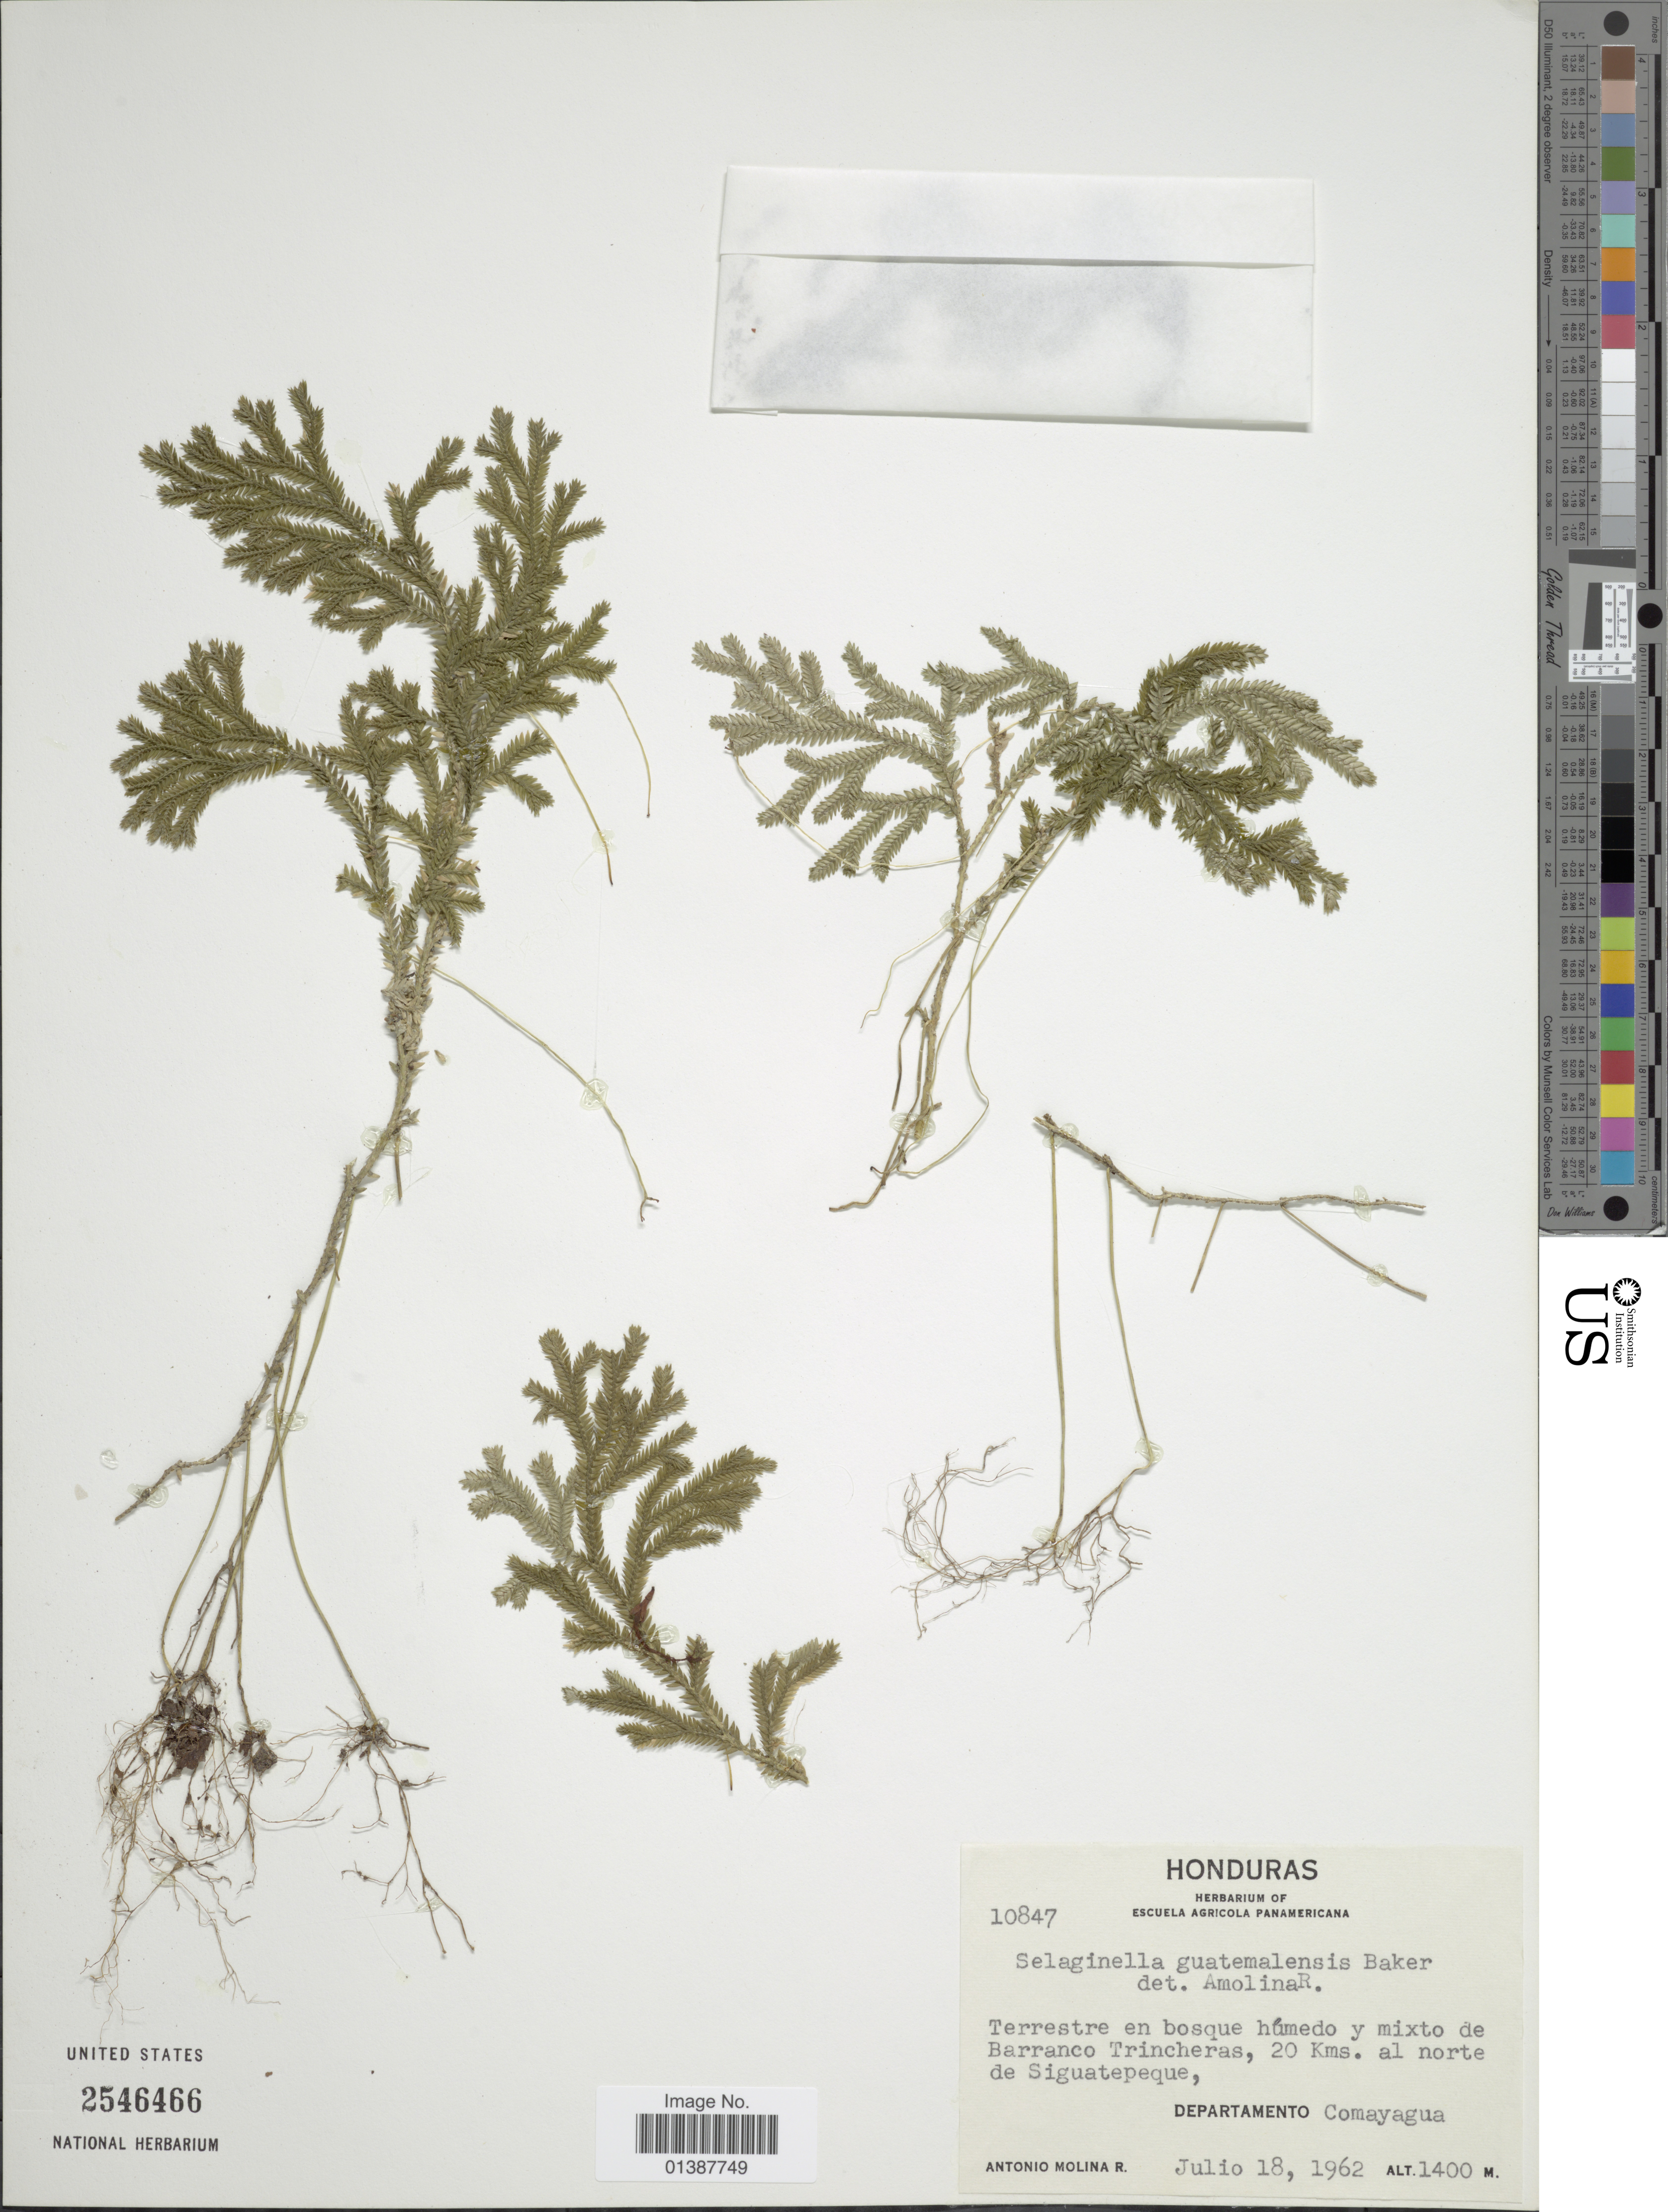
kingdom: Plantae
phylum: Tracheophyta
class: Lycopodiopsida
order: Selaginellales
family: Selaginellaceae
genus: Selaginella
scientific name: Selaginella guatemalensis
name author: Baker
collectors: A. Molina R.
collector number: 10847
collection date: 1962-07-18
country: Honduras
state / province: Comayagua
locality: Terrestre enn bosque húmedo y mixto de Barranco Trincheras, 20 Kms al norte de Siguatepeque, Depatamento Comayagua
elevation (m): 1400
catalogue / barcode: US 2546466